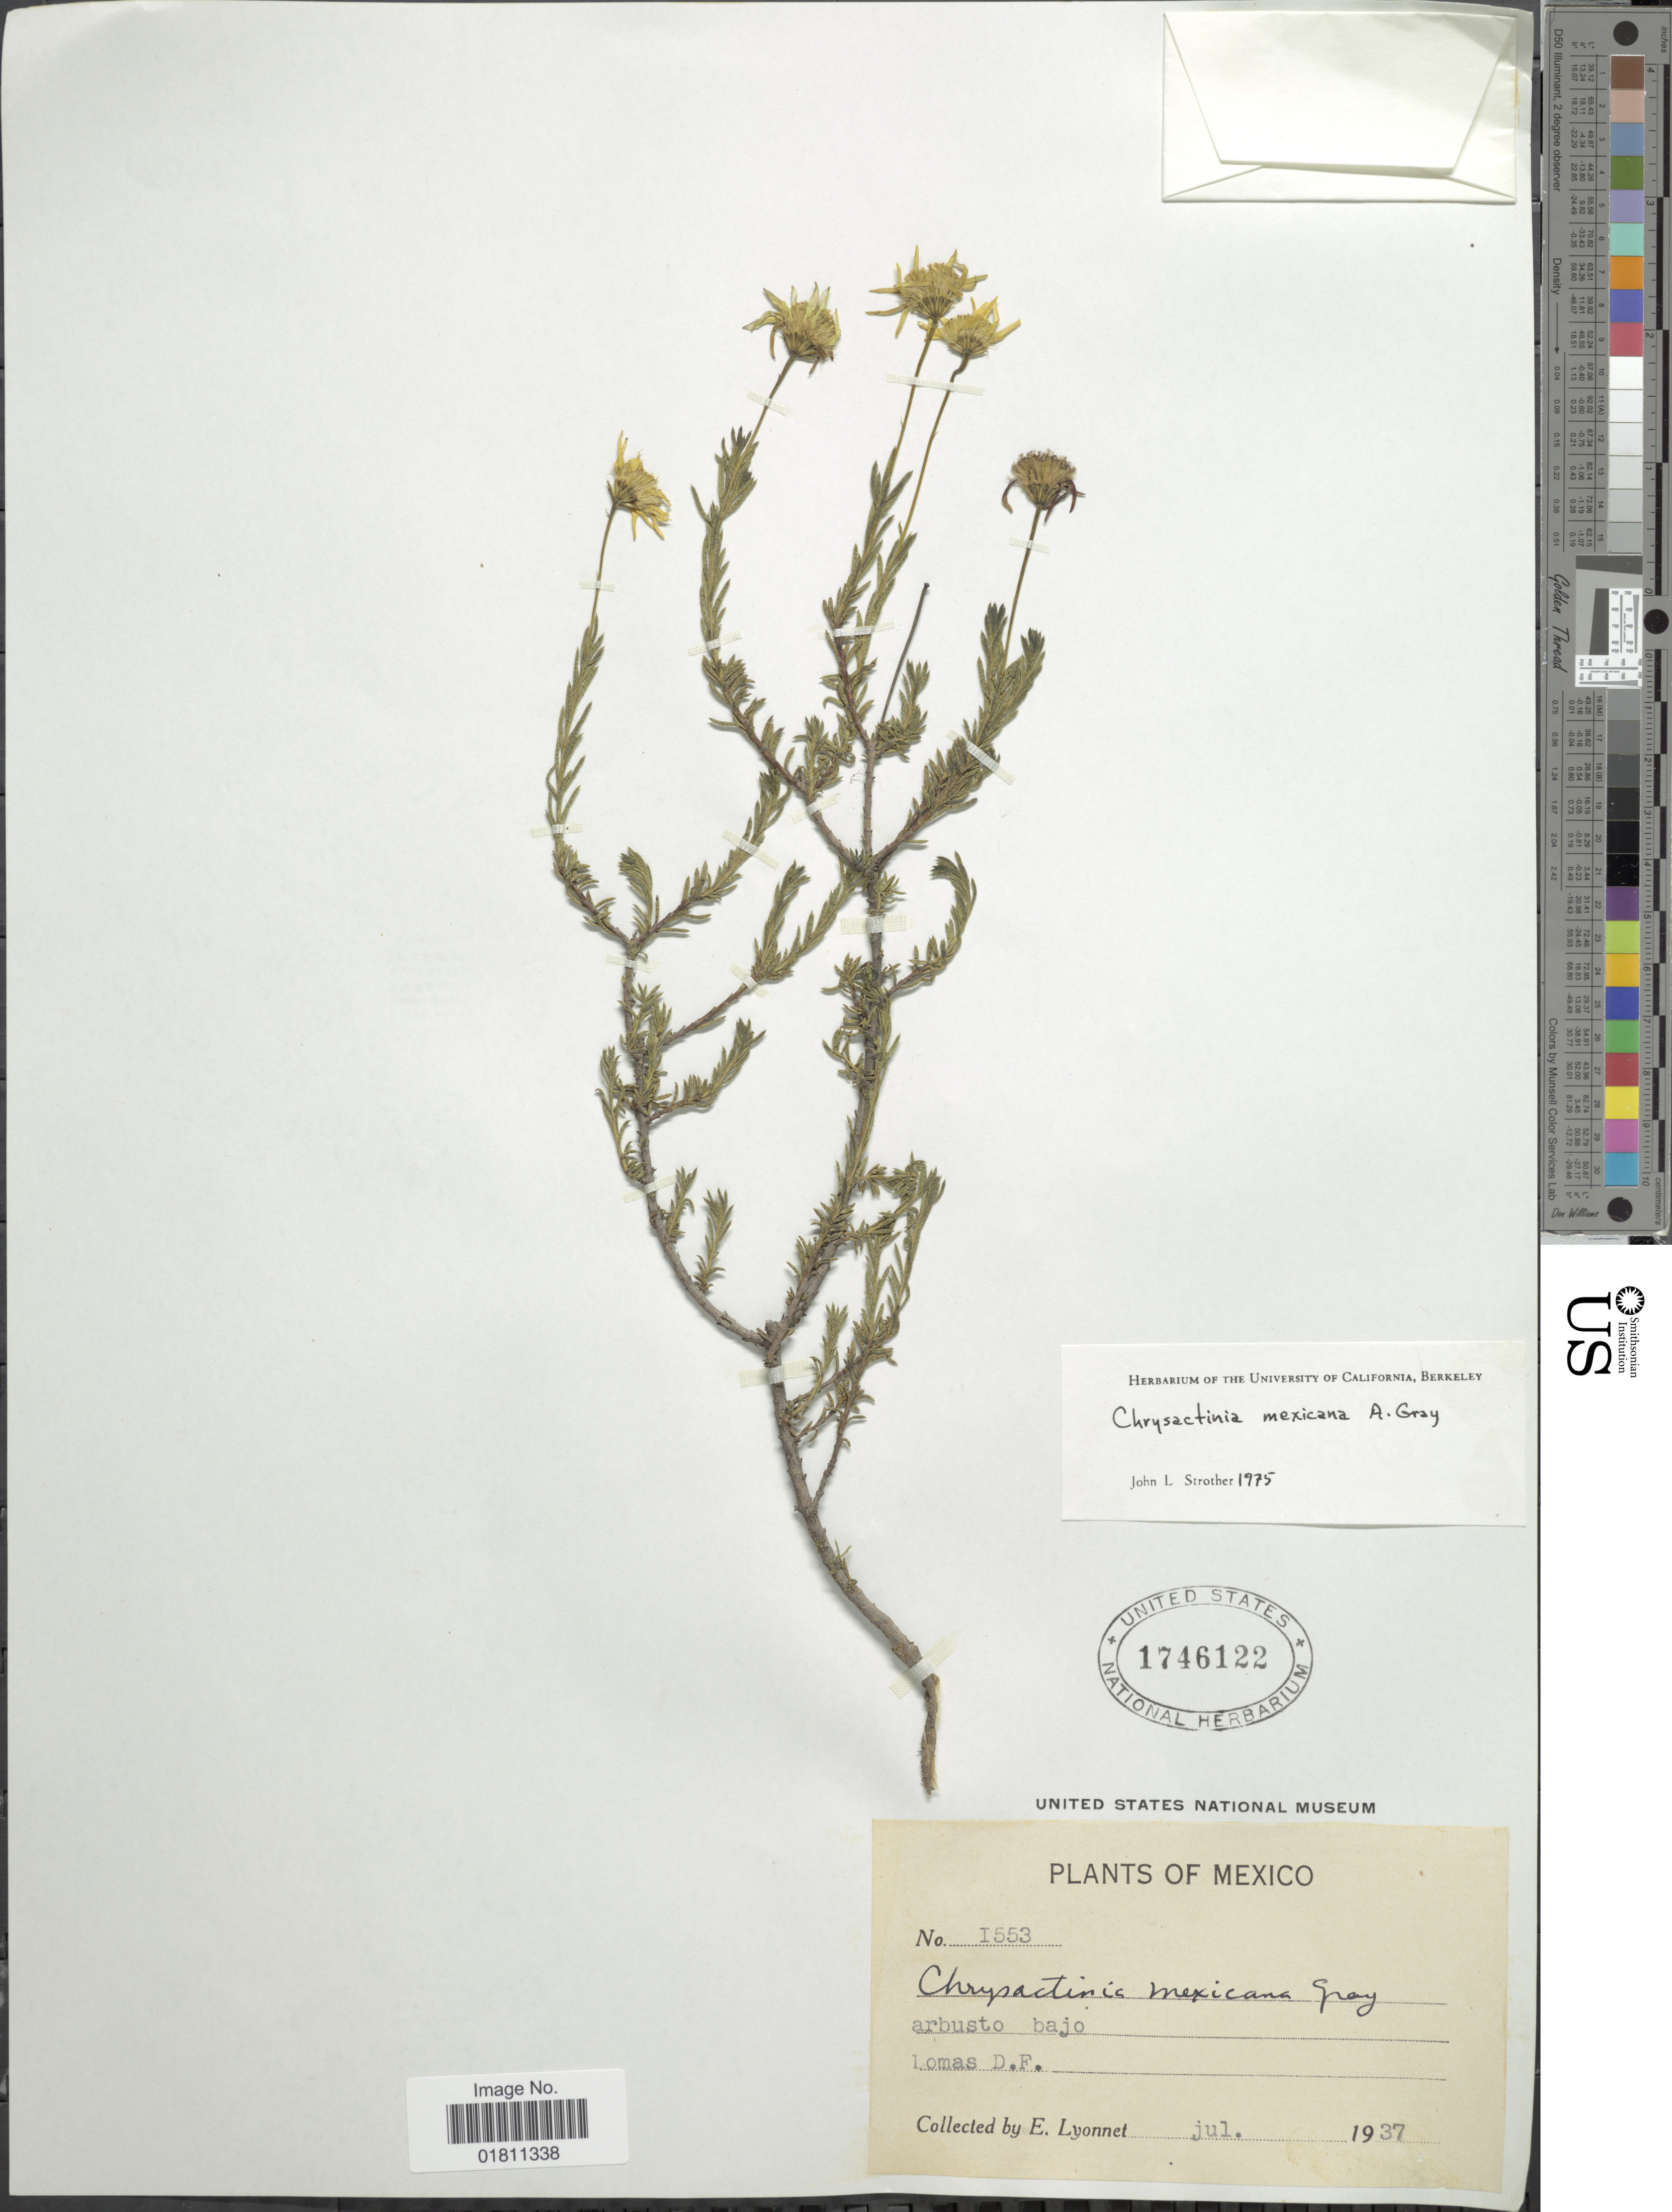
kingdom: Plantae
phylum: Tracheophyta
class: Magnoliopsida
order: Asterales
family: Asteraceae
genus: Chrysactinia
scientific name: Chrysactinia mexicana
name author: A. Gray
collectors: E. Lyonnet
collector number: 1553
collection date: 1937-07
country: Mexico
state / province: Distrito Federal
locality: Lomas D.F.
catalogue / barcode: US 1746122